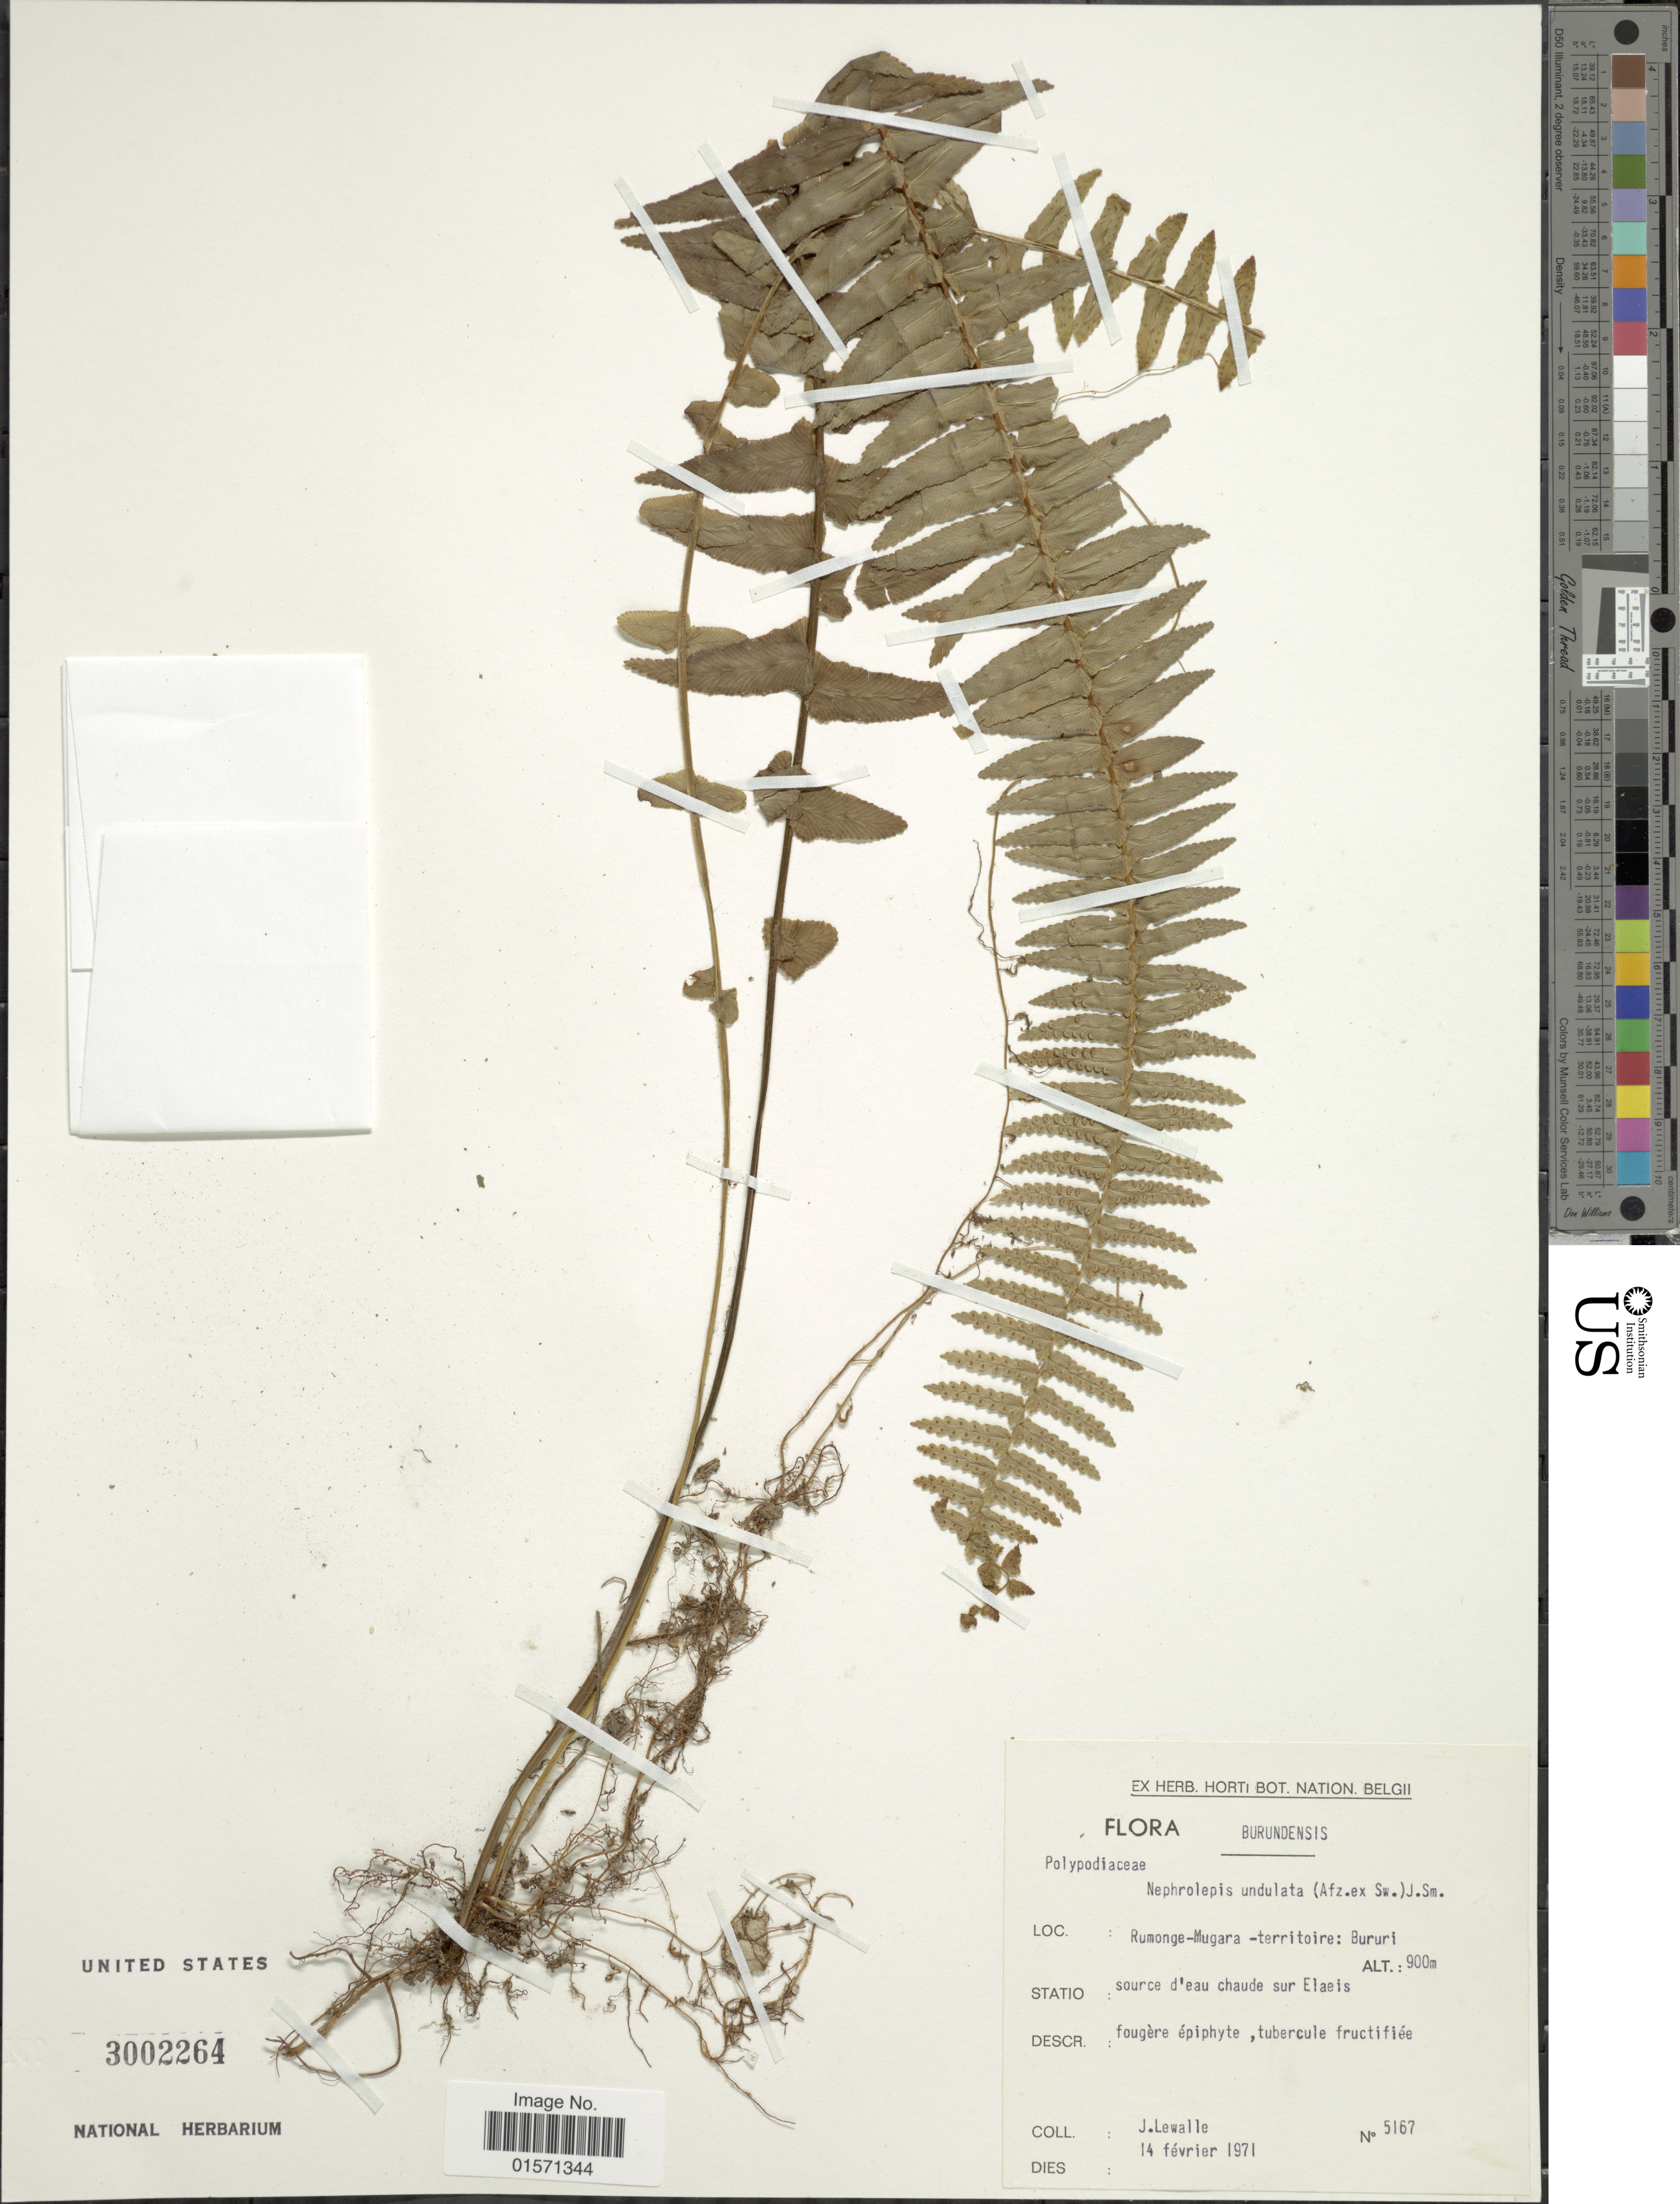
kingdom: Plantae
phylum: Tracheophyta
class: Polypodiopsida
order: Polypodiales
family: Nephrolepidaceae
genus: Nephrolepis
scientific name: Nephrolepis undulata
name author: J. Sm.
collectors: J. Lewalle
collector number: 5167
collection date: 1971-02-14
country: Burundi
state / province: Bururi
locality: Rumonge-Mugara -territoire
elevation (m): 900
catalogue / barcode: US 3002264